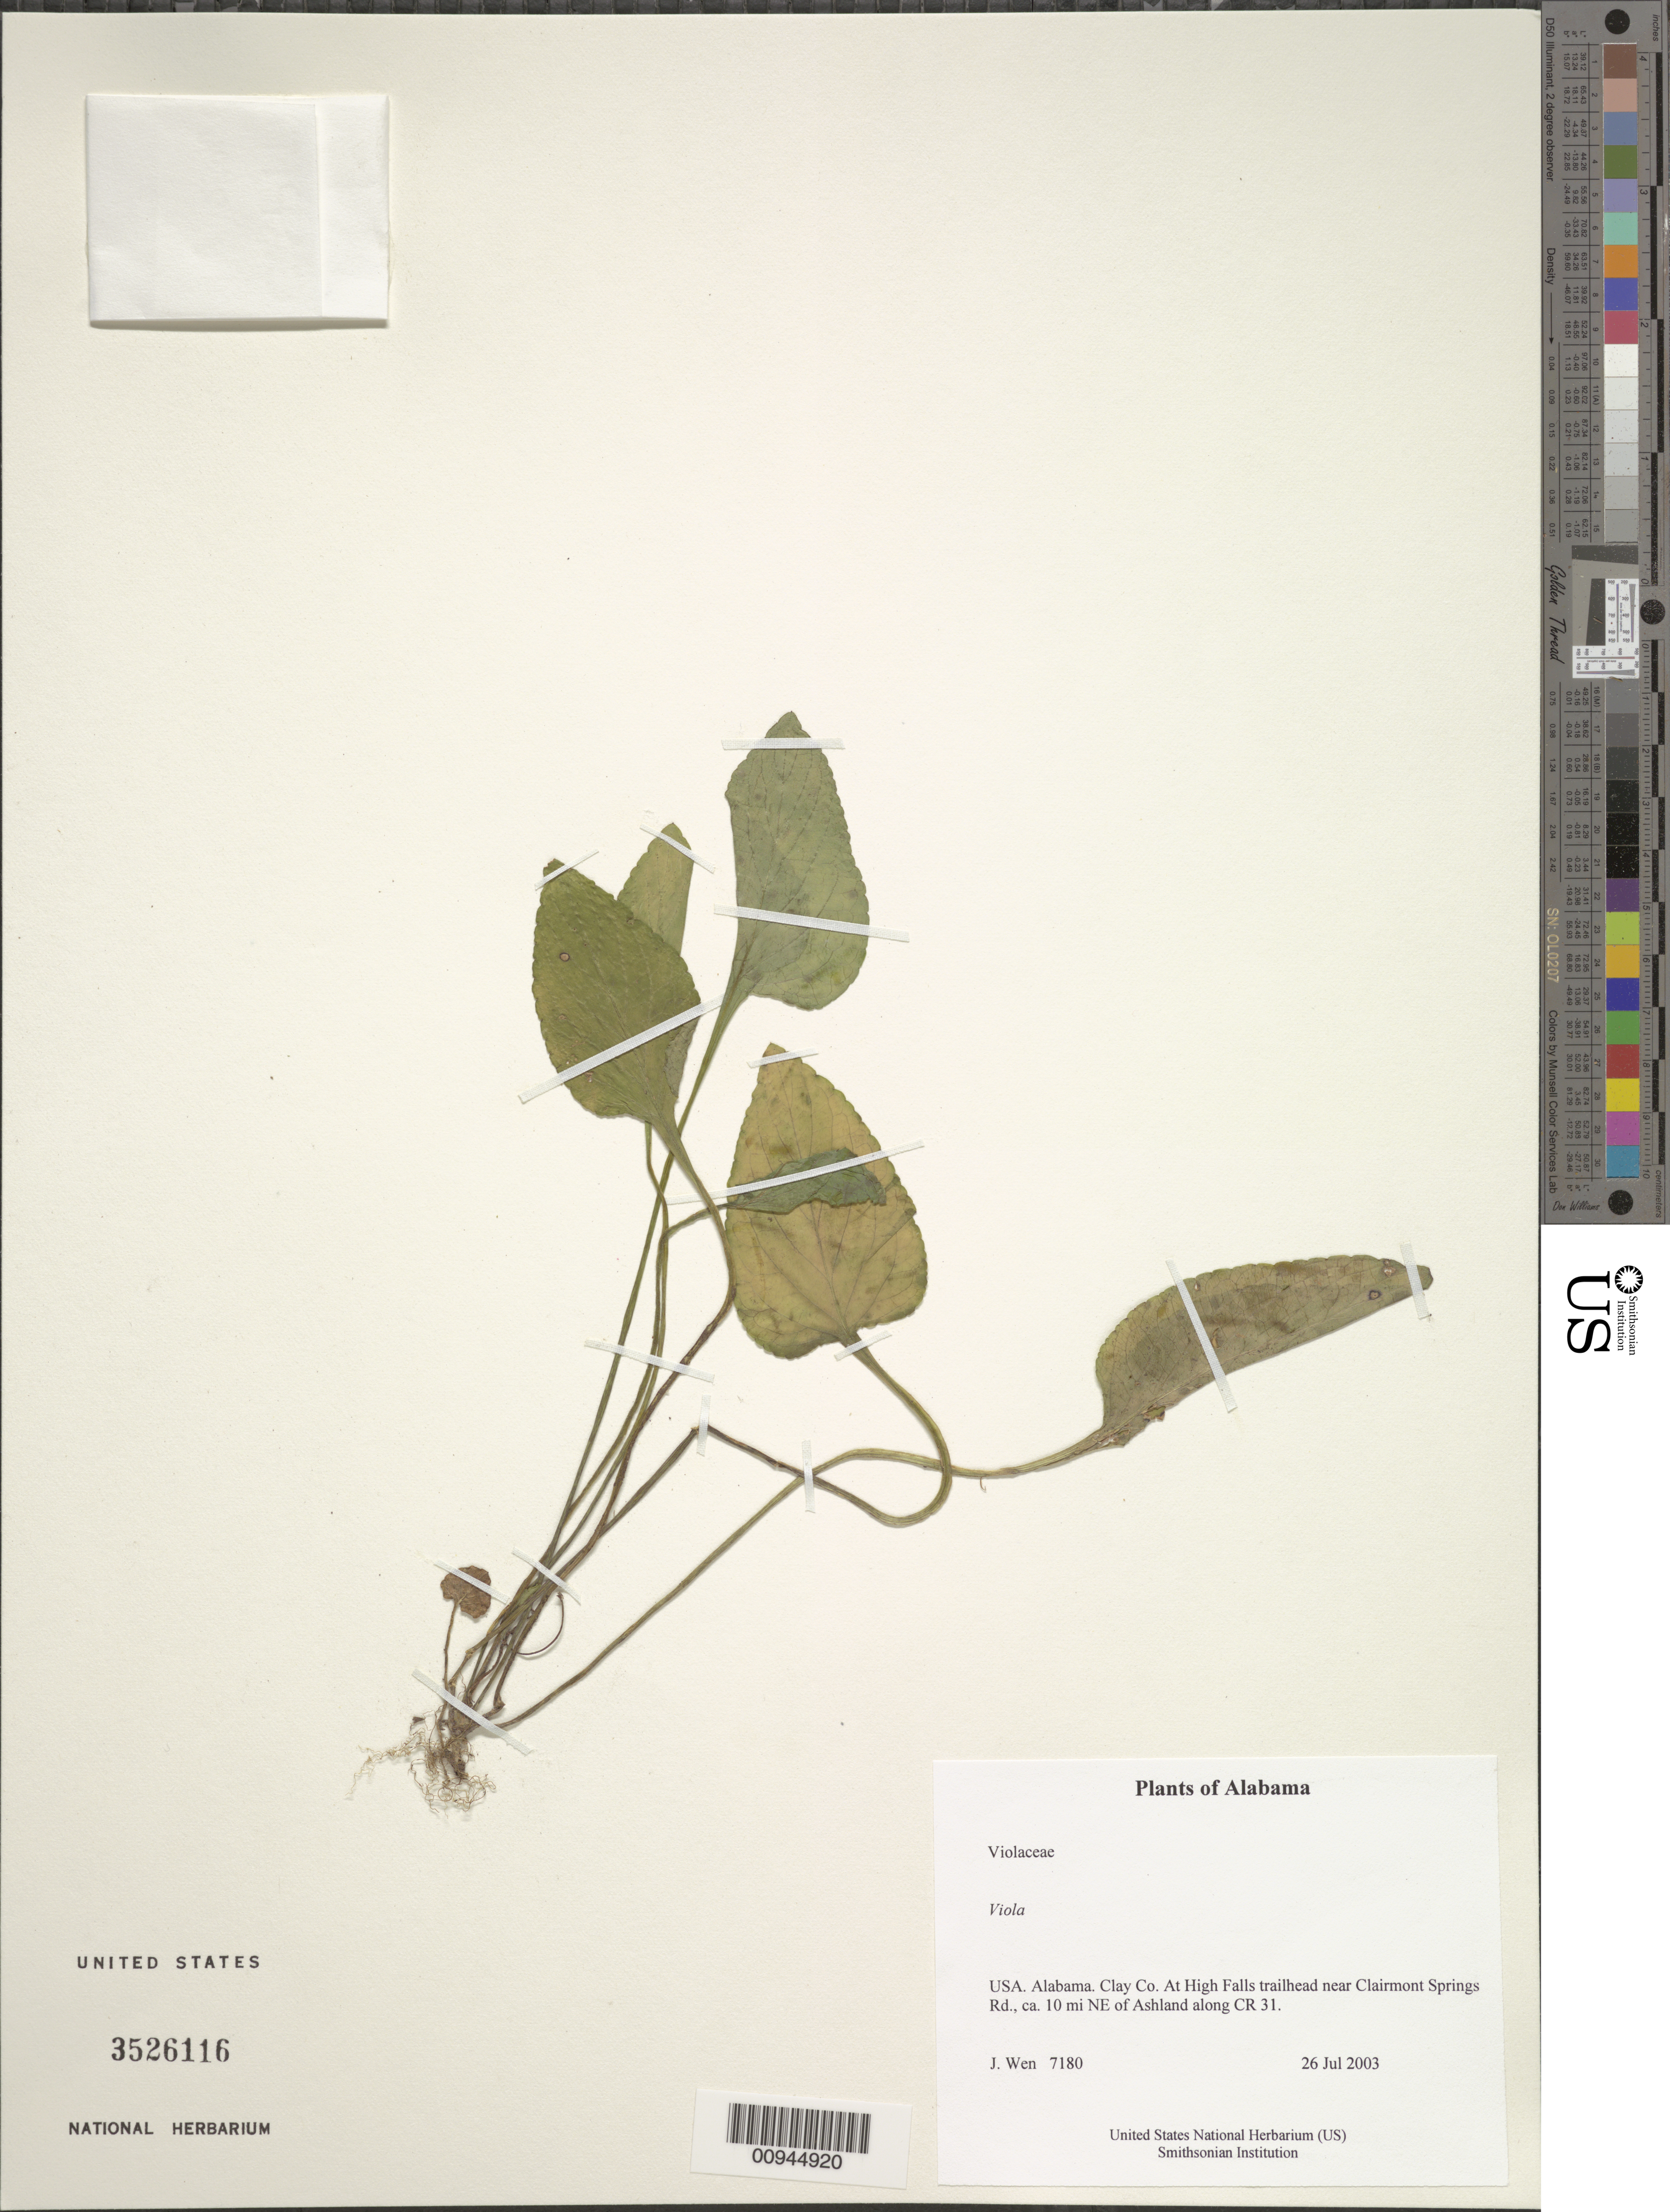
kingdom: Plantae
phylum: Tracheophyta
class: Magnoliopsida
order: Malpighiales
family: Violaceae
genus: Viola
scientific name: Viola sp.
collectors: J. Wen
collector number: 7180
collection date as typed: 26 Jul 2003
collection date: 2003-07-26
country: United States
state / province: Alabama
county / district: Clay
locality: At High Falls trailhead near Clairmont Springs Rd., ca. 10 mi NE of Ashland along CR 31.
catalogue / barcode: US 3526116